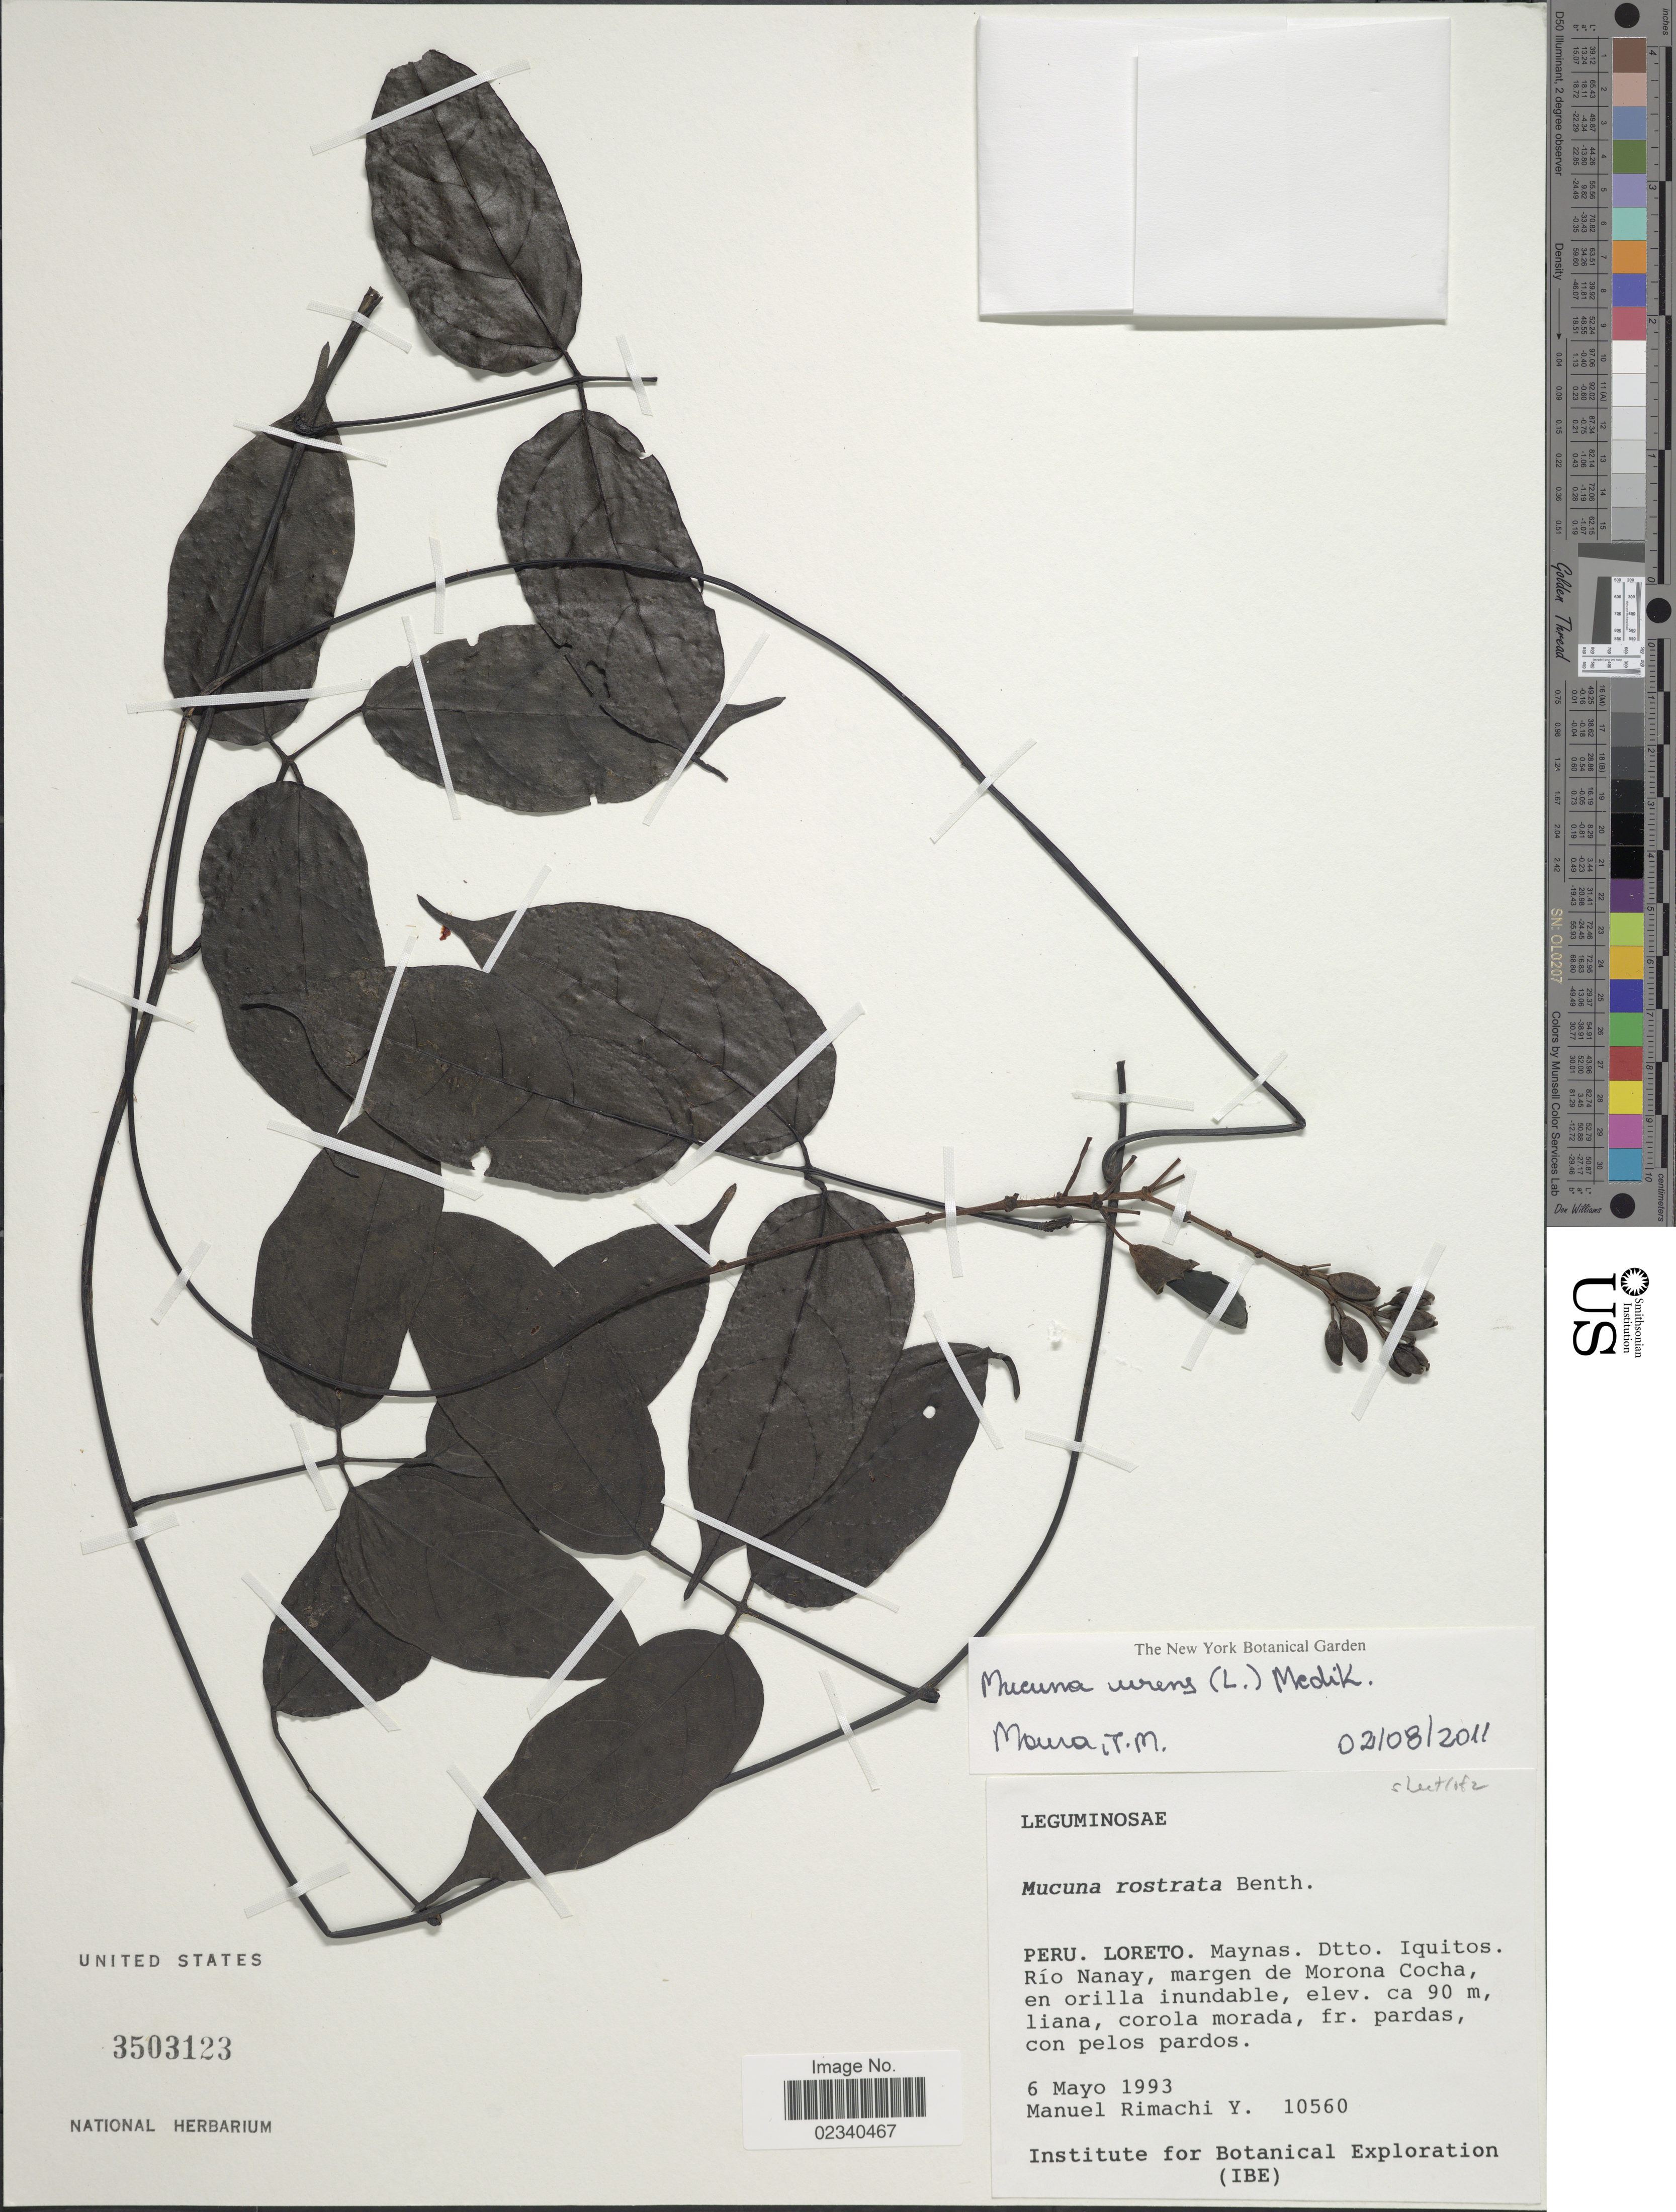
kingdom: Plantae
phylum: Tracheophyta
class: Magnoliopsida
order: Fabales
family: Fabaceae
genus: Mucuna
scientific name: Mucuna urens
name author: (L.) Medik.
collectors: M. Rimachi Y.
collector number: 10560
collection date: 1993-05-06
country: Peru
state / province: Loreto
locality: Maynas. Dtto. Iquitos. Rio Nanay, margen de Morona Cocha, en orilla inundable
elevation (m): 90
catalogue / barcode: US 3503123